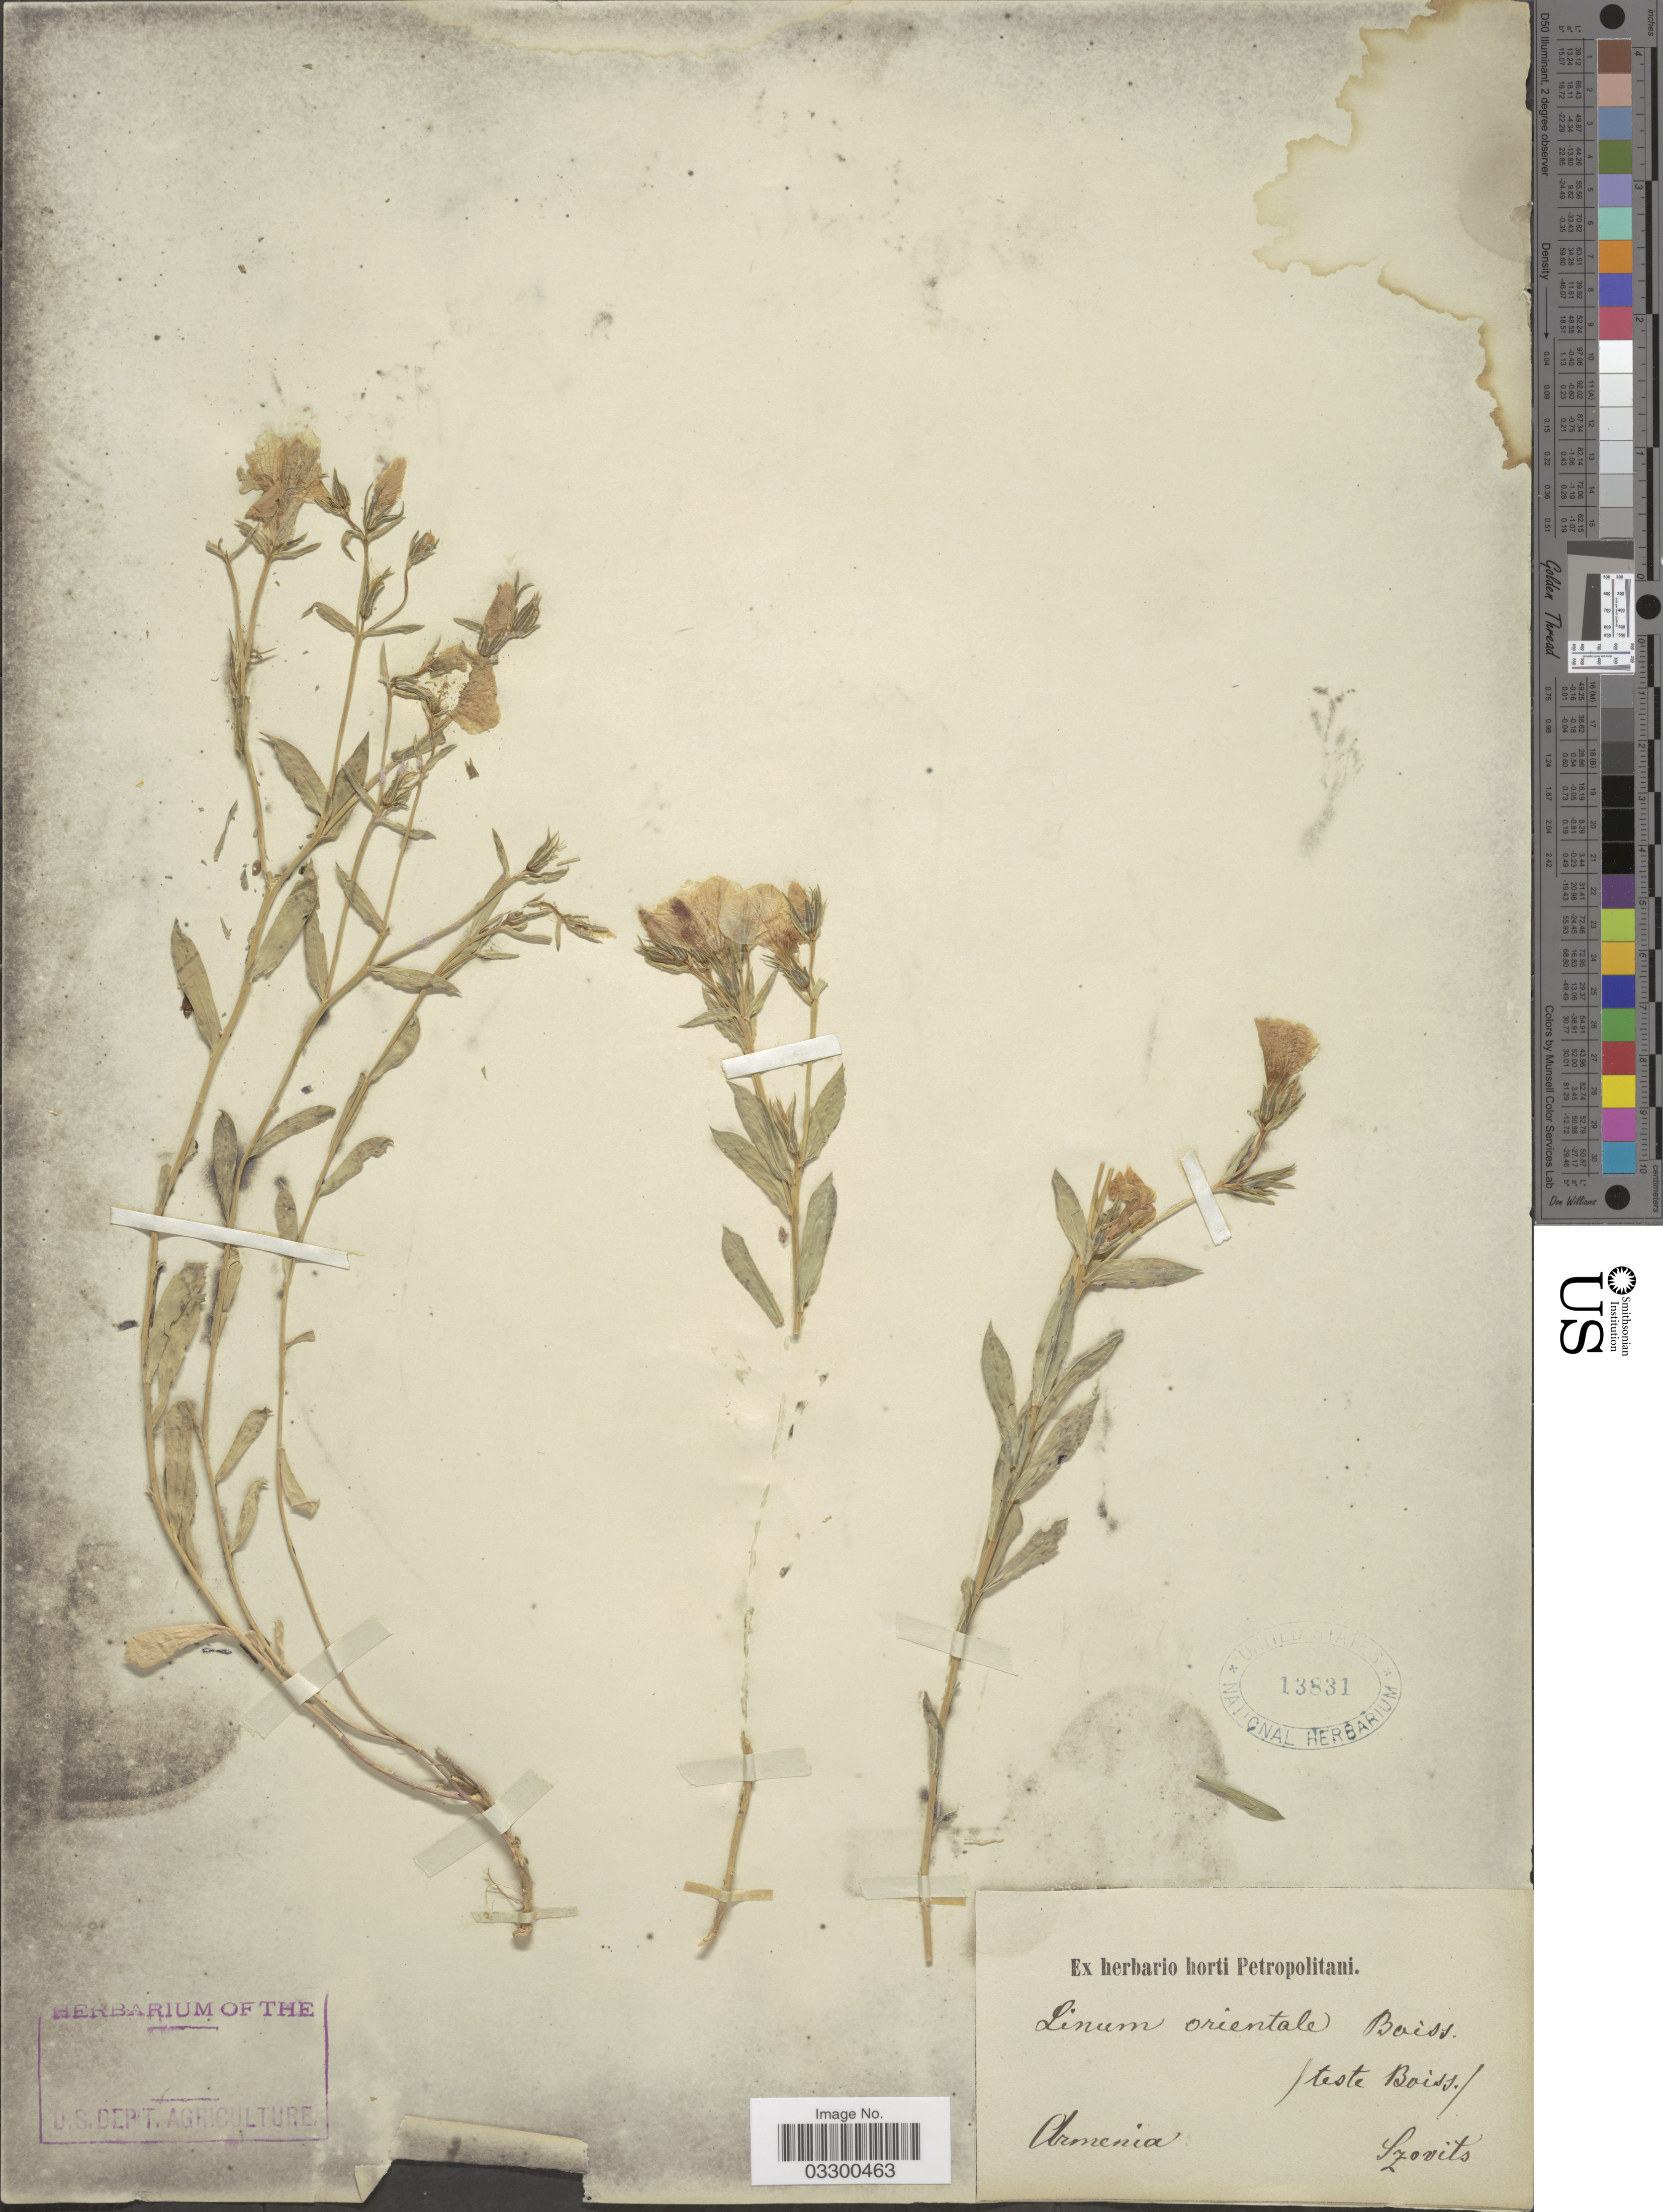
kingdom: Plantae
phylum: Tracheophyta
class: Magnoliopsida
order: Malpighiales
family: Linaceae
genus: Linum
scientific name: Linum mucronatum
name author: Bertol.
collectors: Szovits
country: Armenia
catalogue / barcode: US 13831